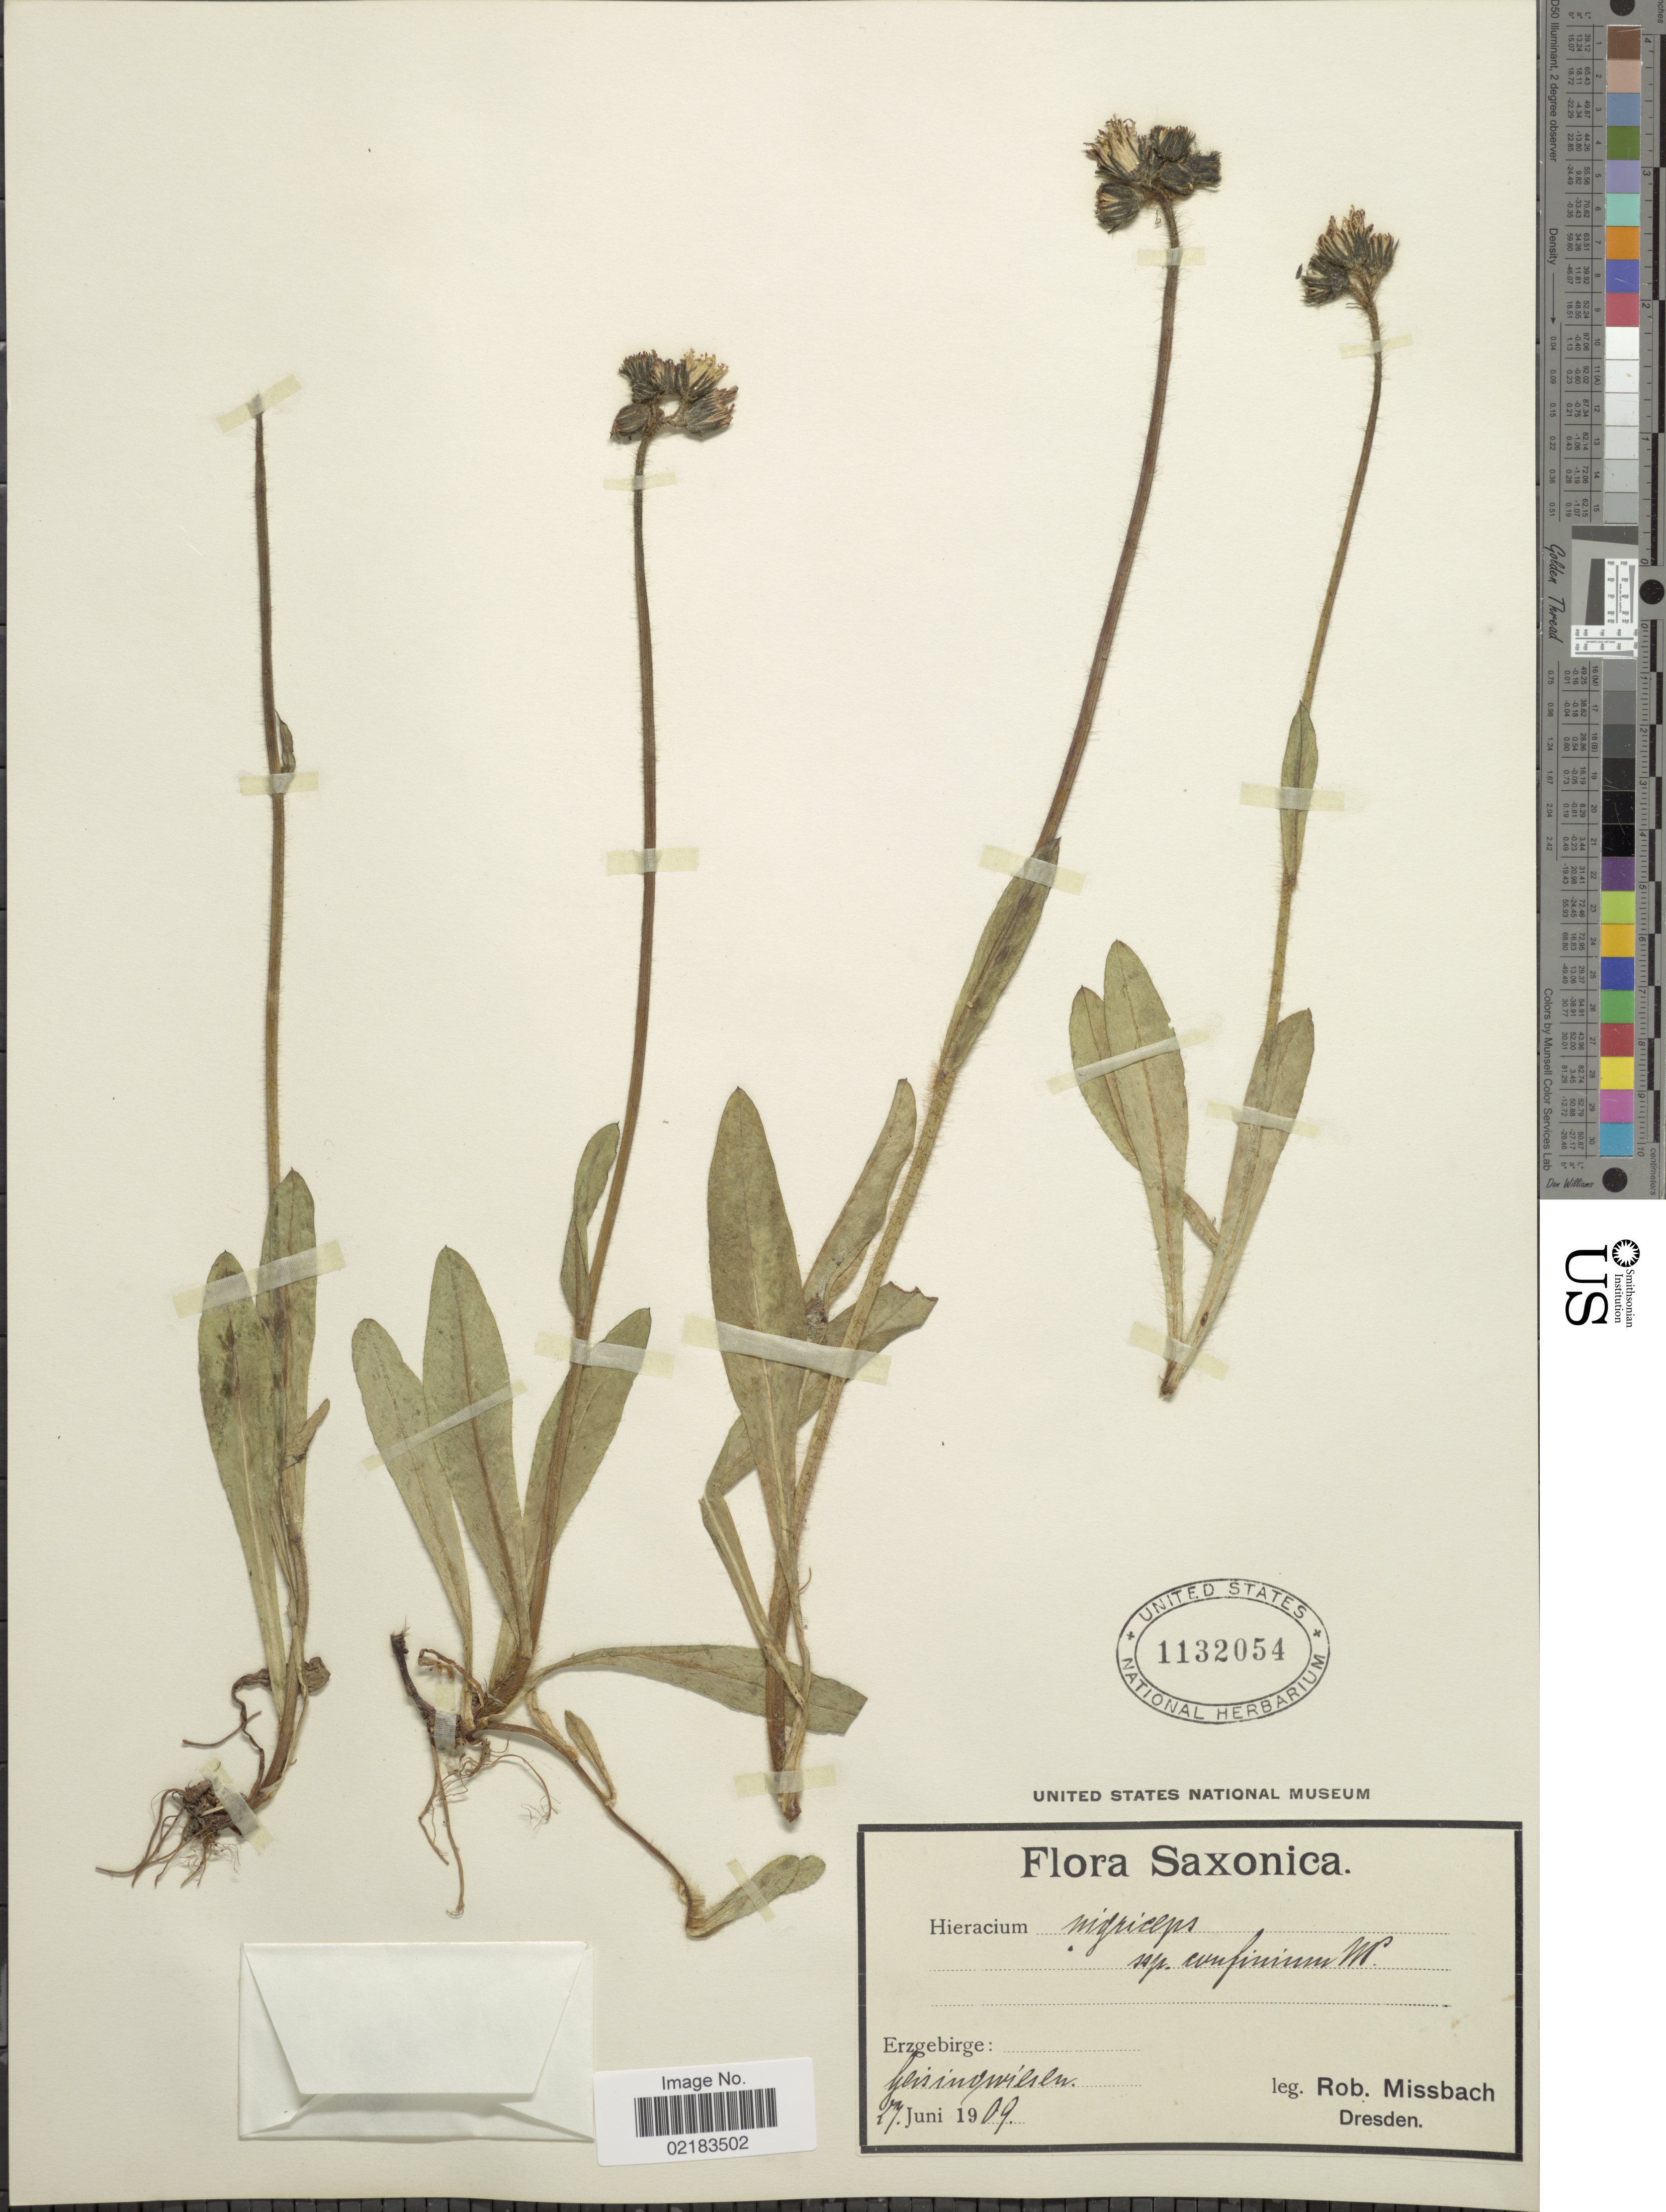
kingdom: Plantae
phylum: Tracheophyta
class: Magnoliopsida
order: Asterales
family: Asteraceae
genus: Hieracium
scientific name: Hieracium nigriceps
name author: Näg. & Peter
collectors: R. Missbach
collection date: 1909-06-27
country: Germany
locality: Saxonica, Erzgebirge: Geisoviesen [interpreted]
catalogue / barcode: US 1132054